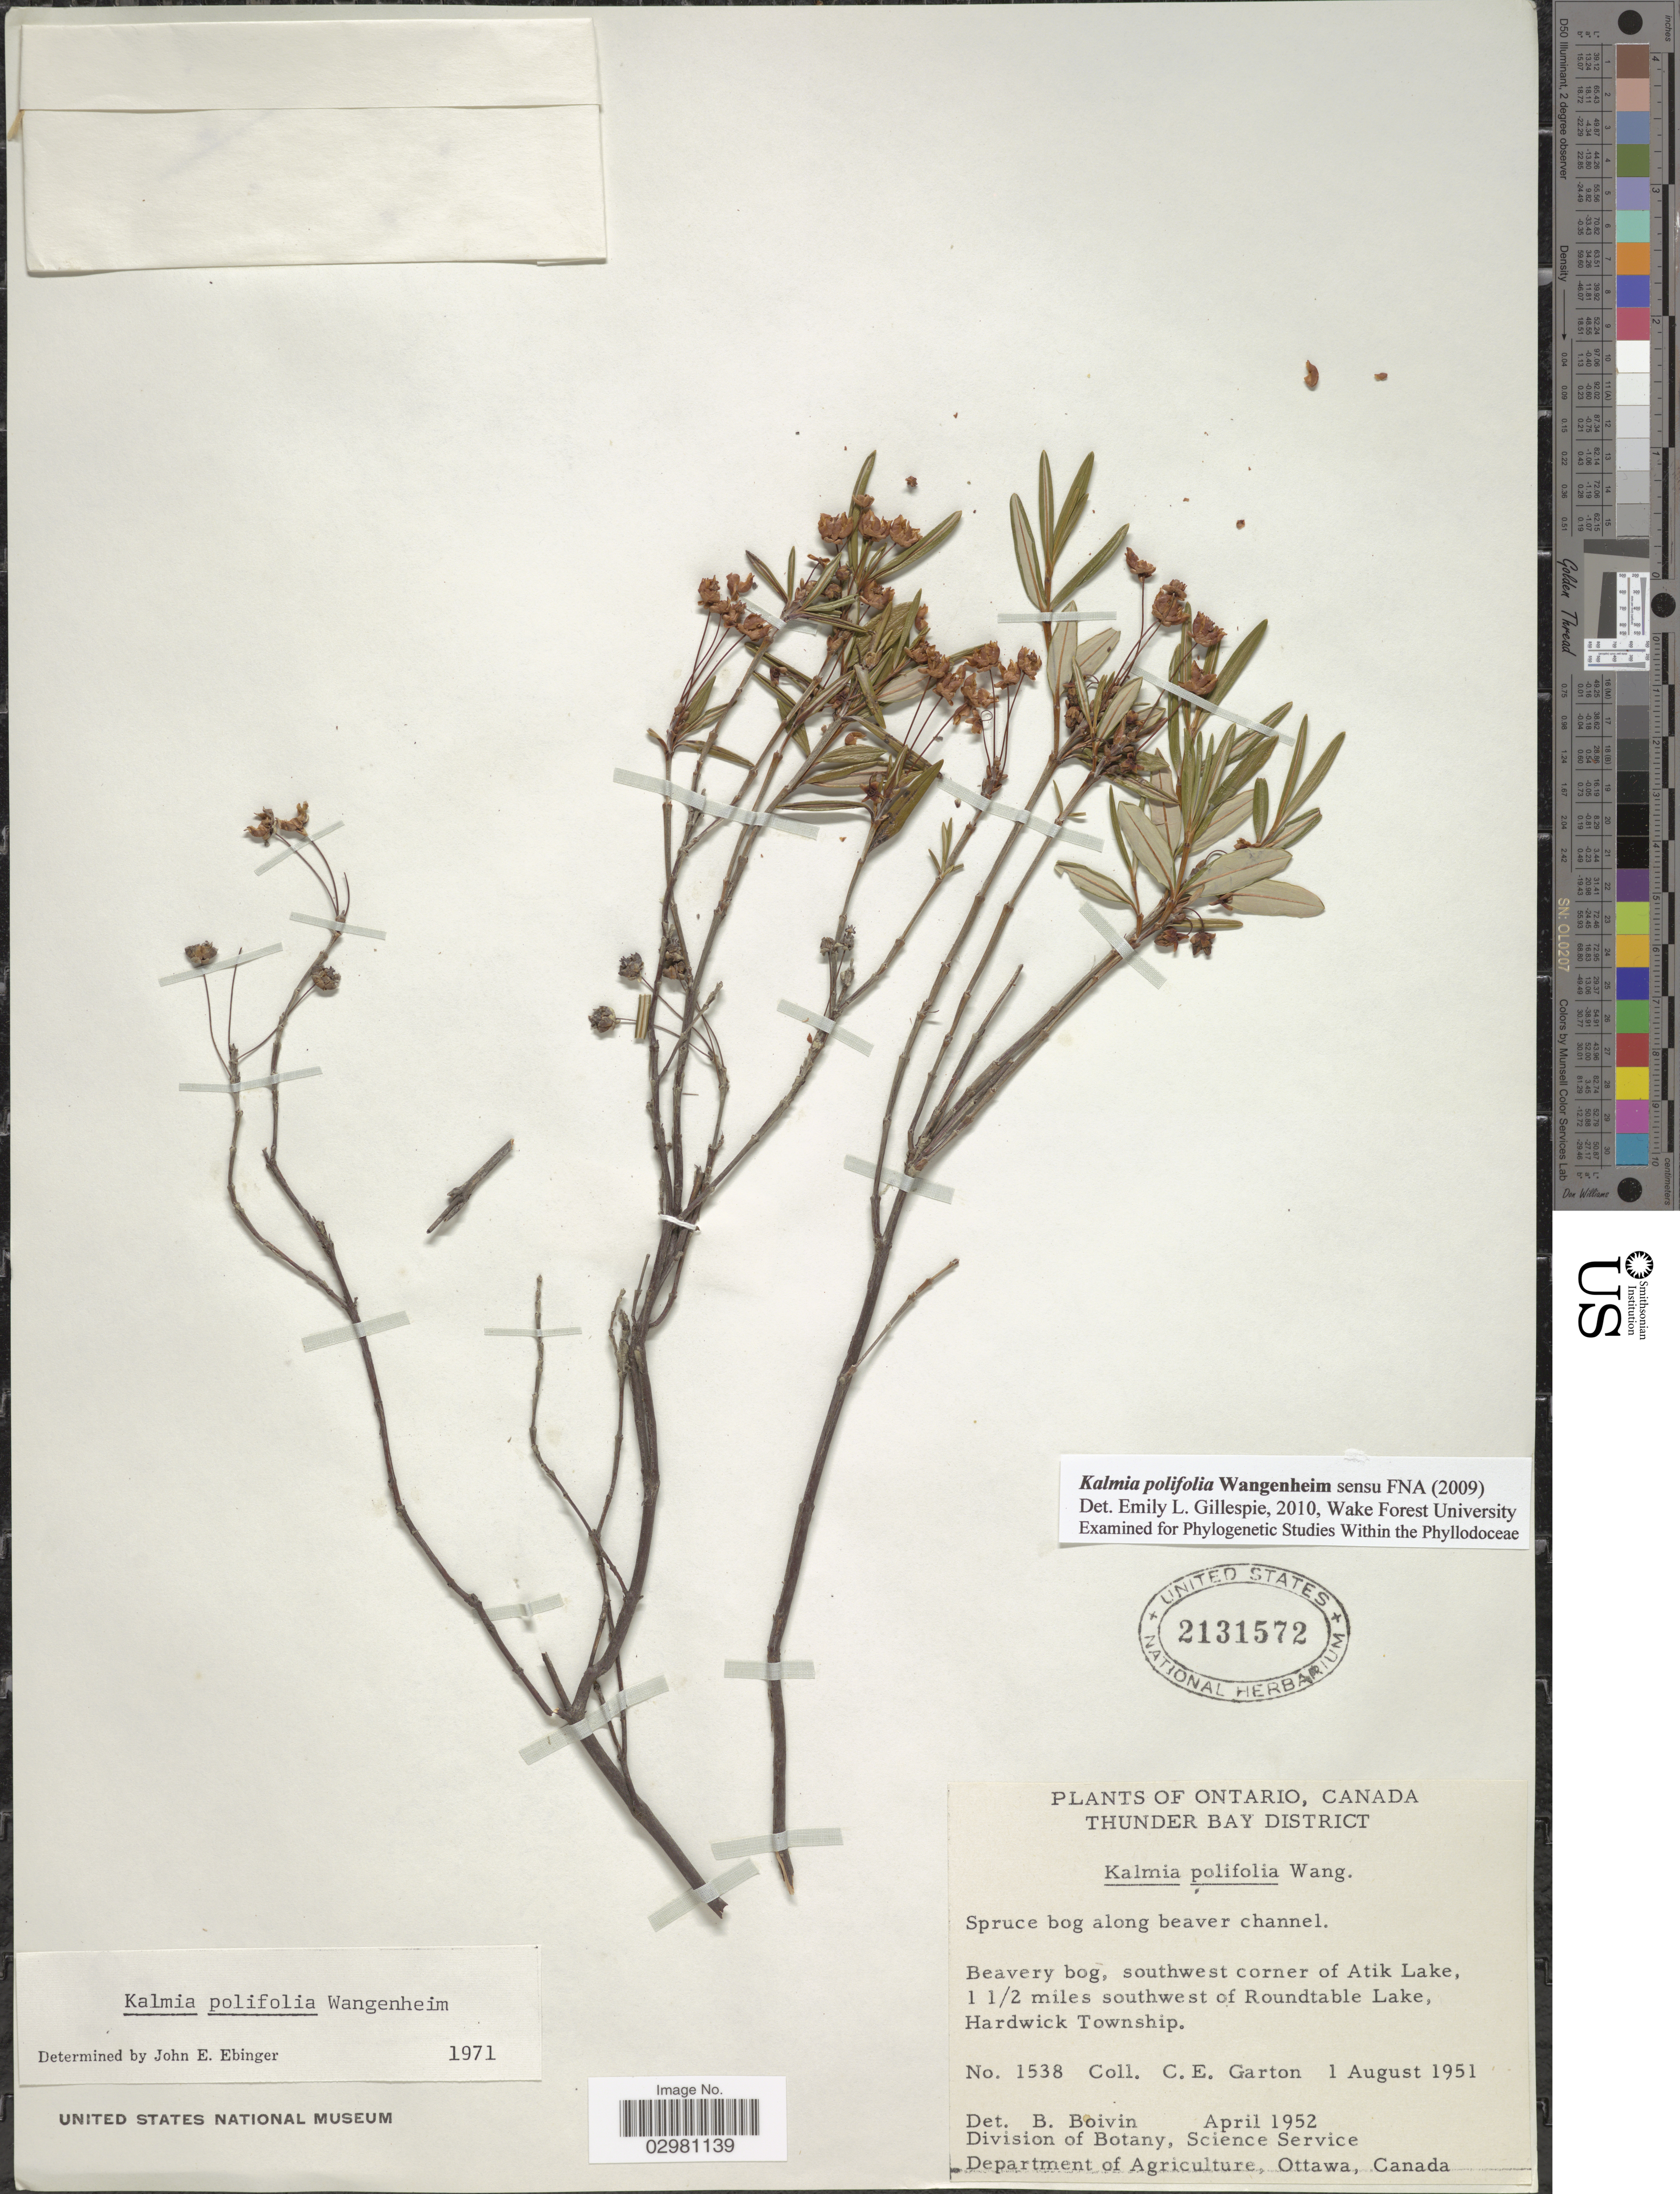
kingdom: Plantae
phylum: Tracheophyta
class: Magnoliopsida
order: Ericales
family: Ericaceae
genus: Kalmia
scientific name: Kalmia polifolia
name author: Wangenh.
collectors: C. E. Garton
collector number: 1538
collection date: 1951-08-01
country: Canada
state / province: Ontario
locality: Thunder Bay District. Beaverby bog, southwest corner of Atik Lake, 1 1/2 miles southwest of Roundtable Lake, Hardwick Township.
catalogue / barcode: US 2131572